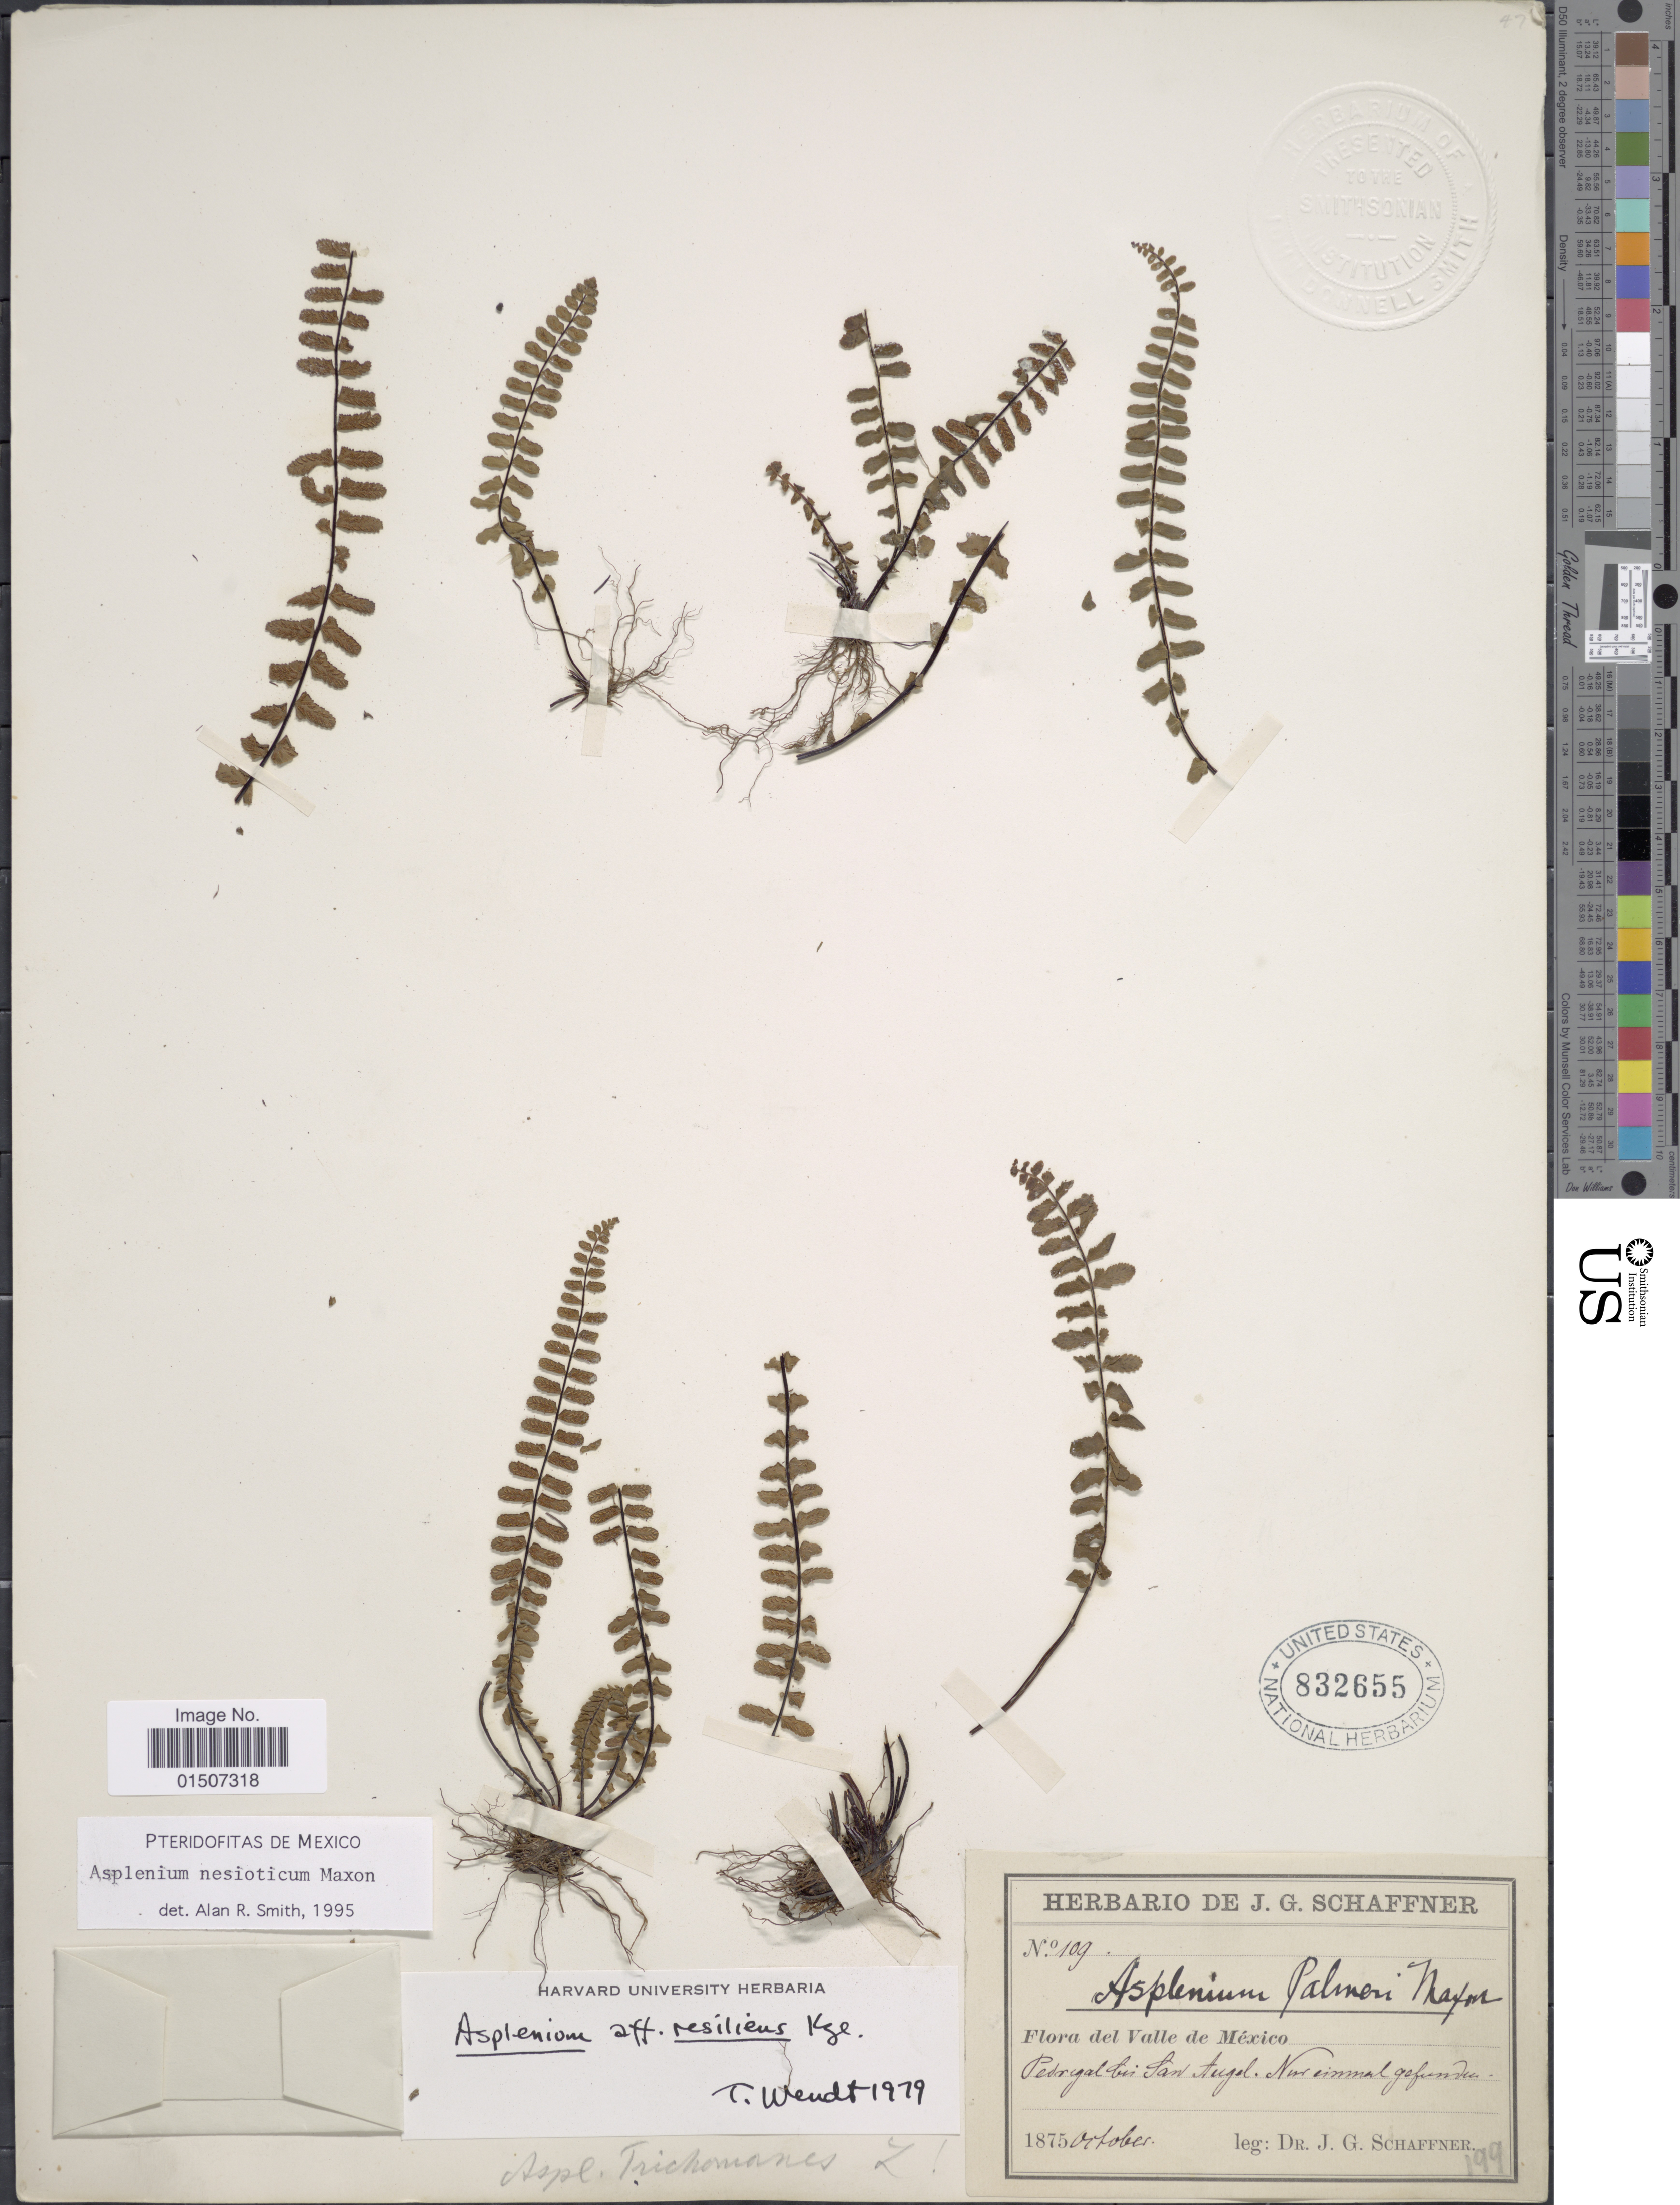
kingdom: Plantae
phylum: Tracheophyta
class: Polypodiopsida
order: Polypodiales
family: Aspleniaceae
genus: Asplenium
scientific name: Asplenium nesioticum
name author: Maxon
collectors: J. G. Schaffner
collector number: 109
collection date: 1875-10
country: Mexico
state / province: México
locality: Valle de México, Pedregal bei San Angel. Nur einmal gefunden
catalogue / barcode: US 832655